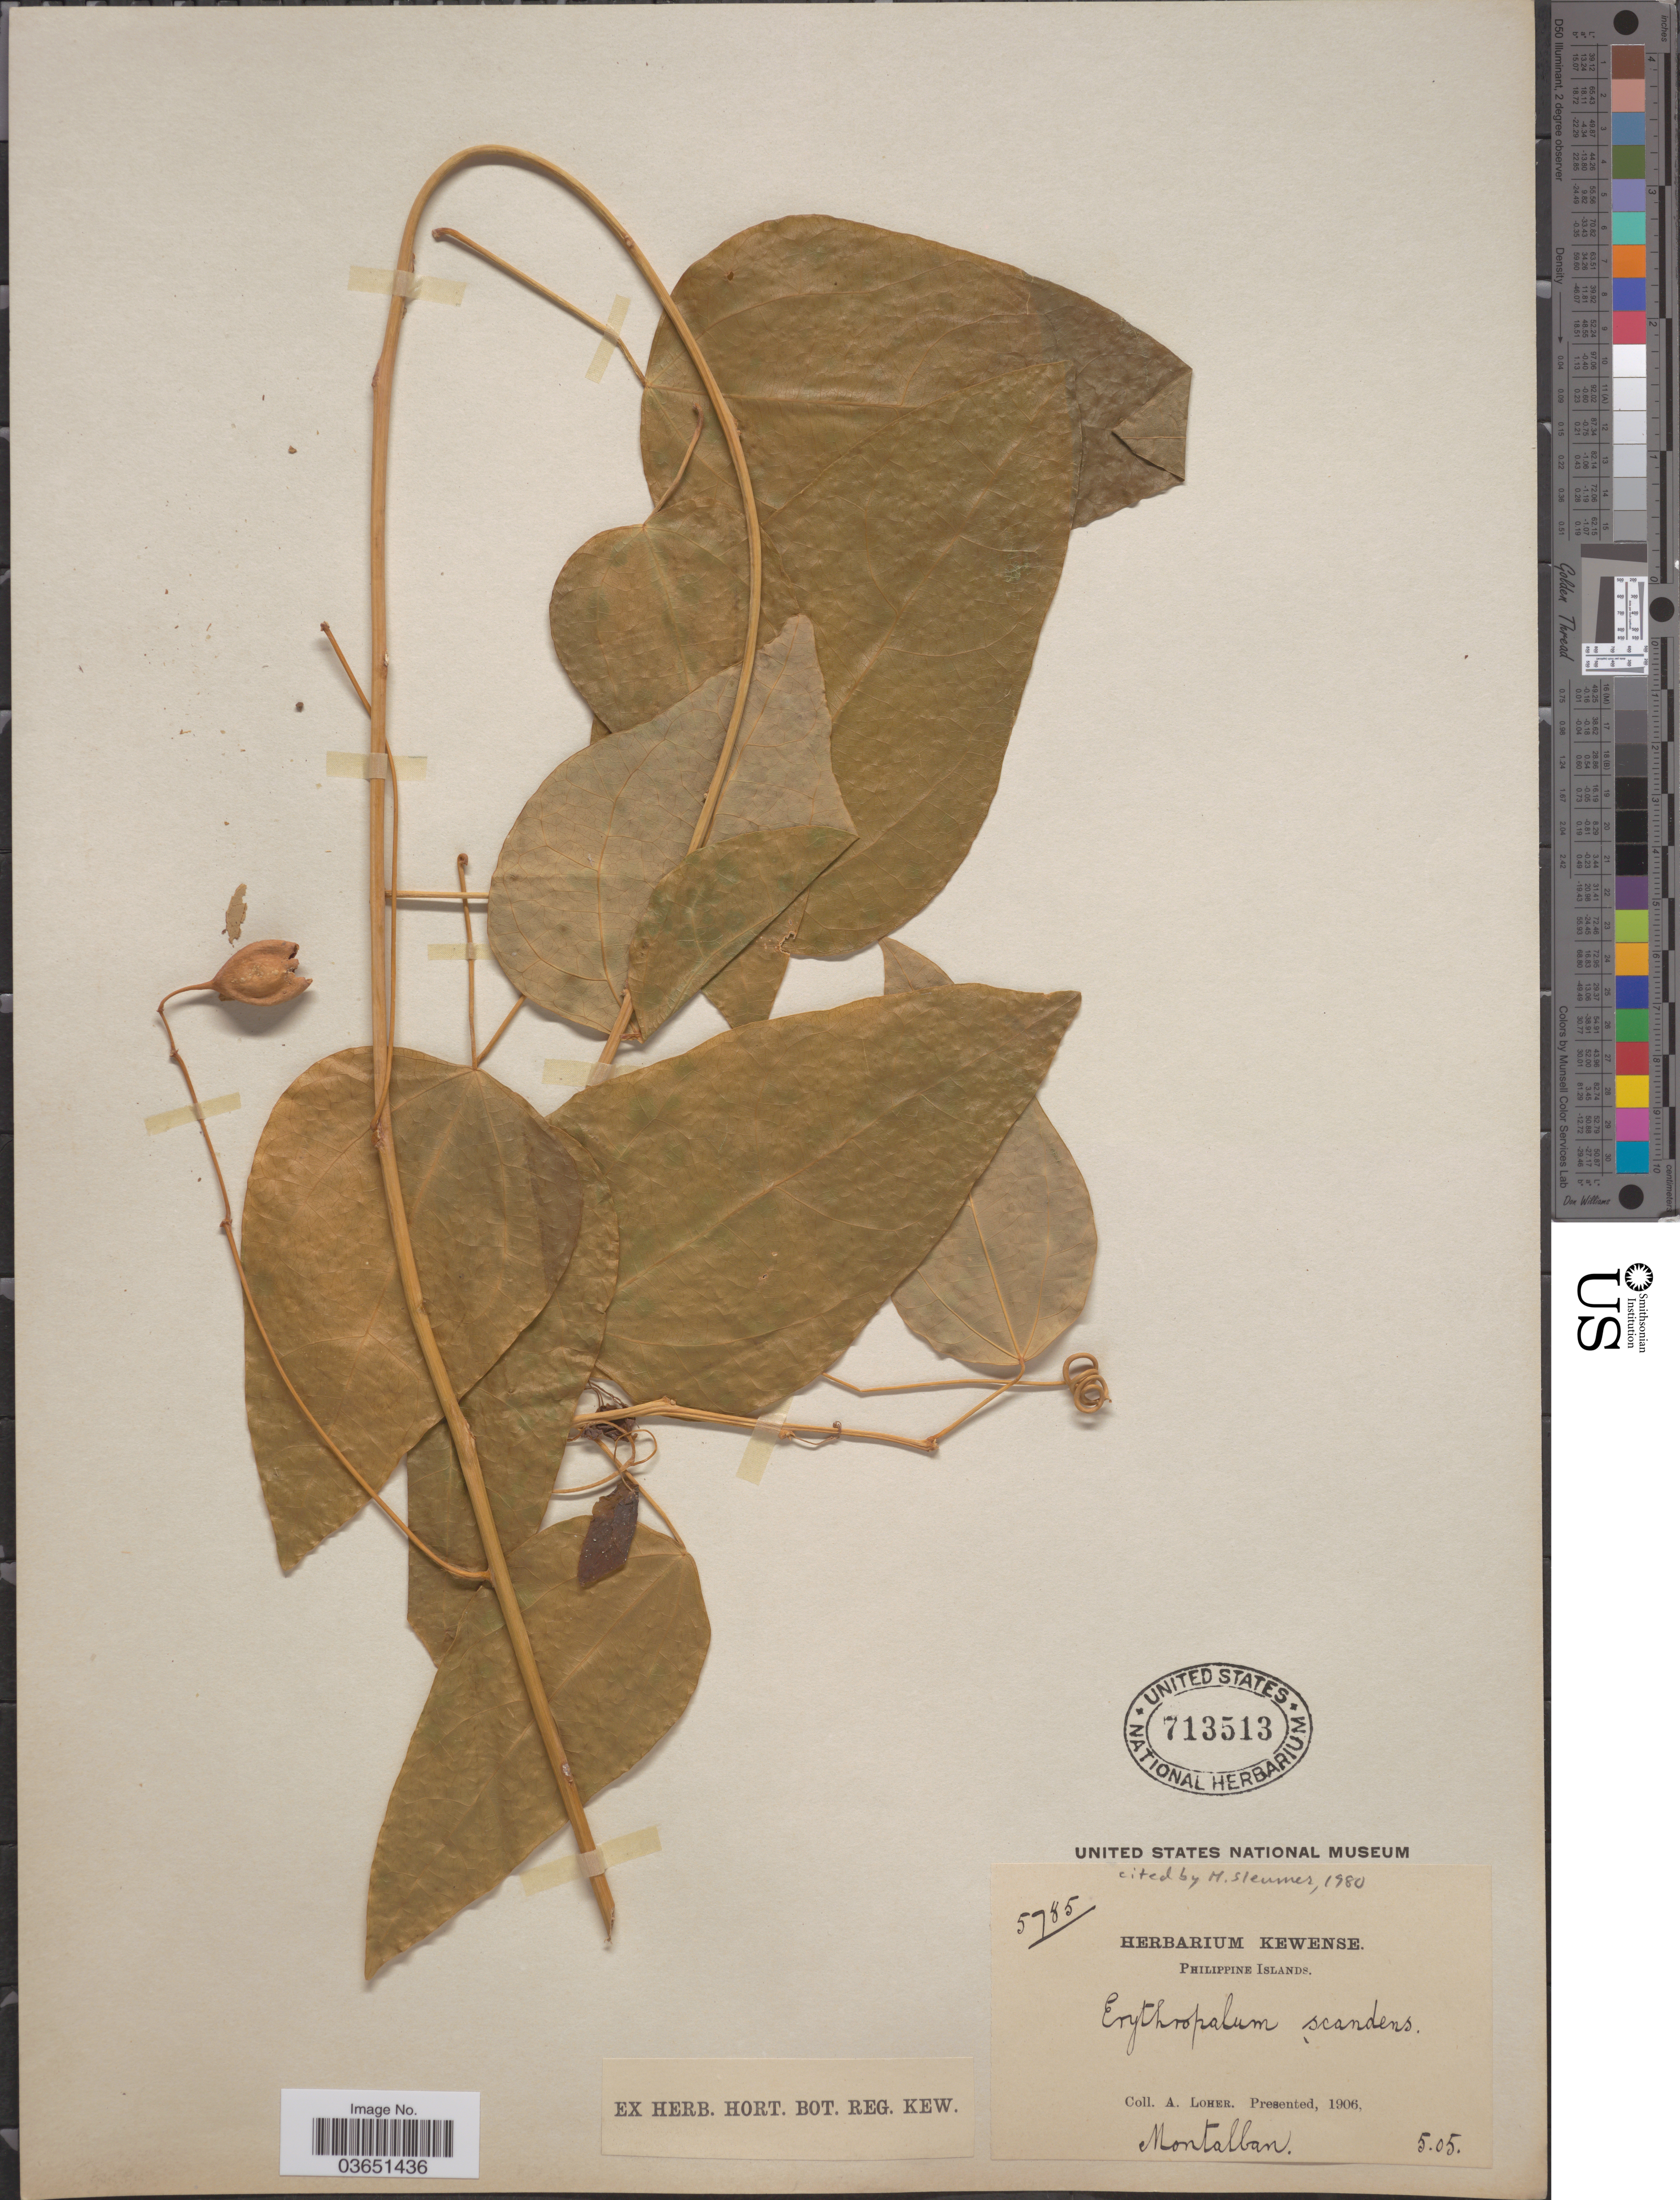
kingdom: Plantae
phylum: Tracheophyta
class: Magnoliopsida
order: Santalales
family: Erythropalaceae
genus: Erythropalum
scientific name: Erythropalum scandens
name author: Blume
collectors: A. Loher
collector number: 5785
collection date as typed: Transcribed d/m/y: /5/5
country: Philippines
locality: Montalban.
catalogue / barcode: US 713513